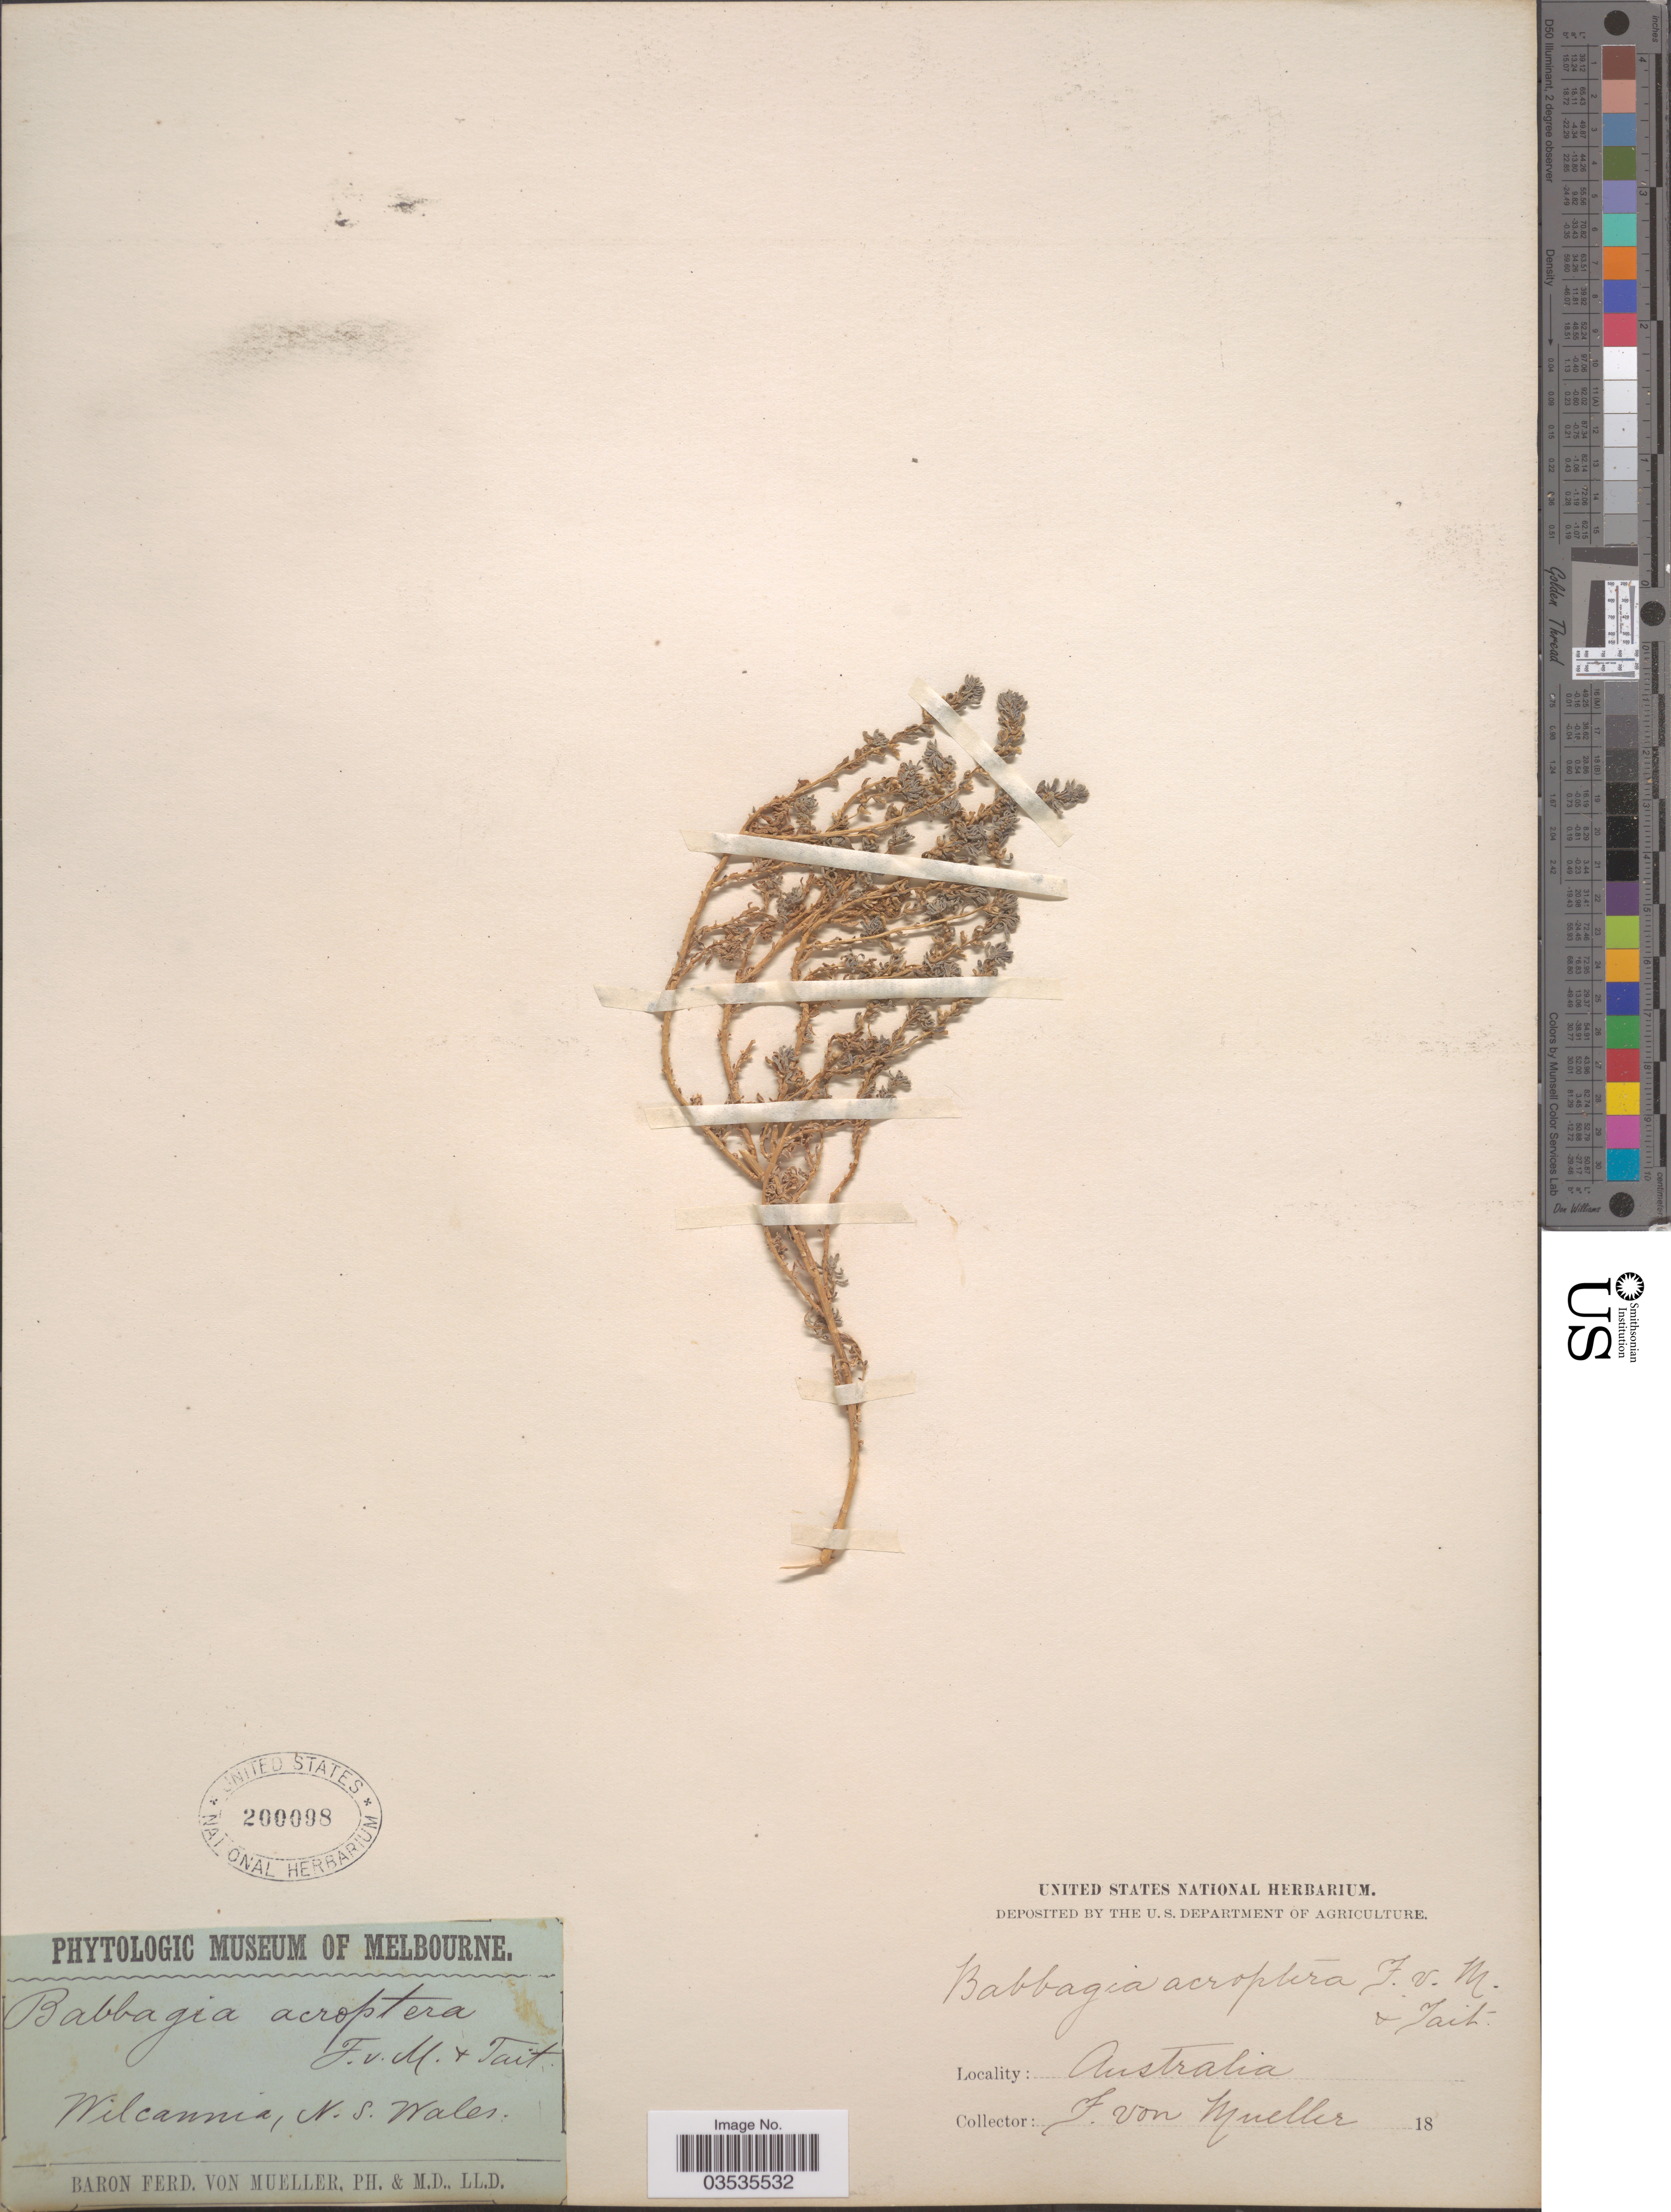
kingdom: Plantae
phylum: Tracheophyta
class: Magnoliopsida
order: Caryophyllales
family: Amaranthaceae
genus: Osteocarpum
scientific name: Osteocarpum acropterum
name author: (F. Muell. & Tate) Volkens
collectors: F. Mueller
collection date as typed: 18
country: Australia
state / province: New South Wales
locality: Wilcannia.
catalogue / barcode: US 200098